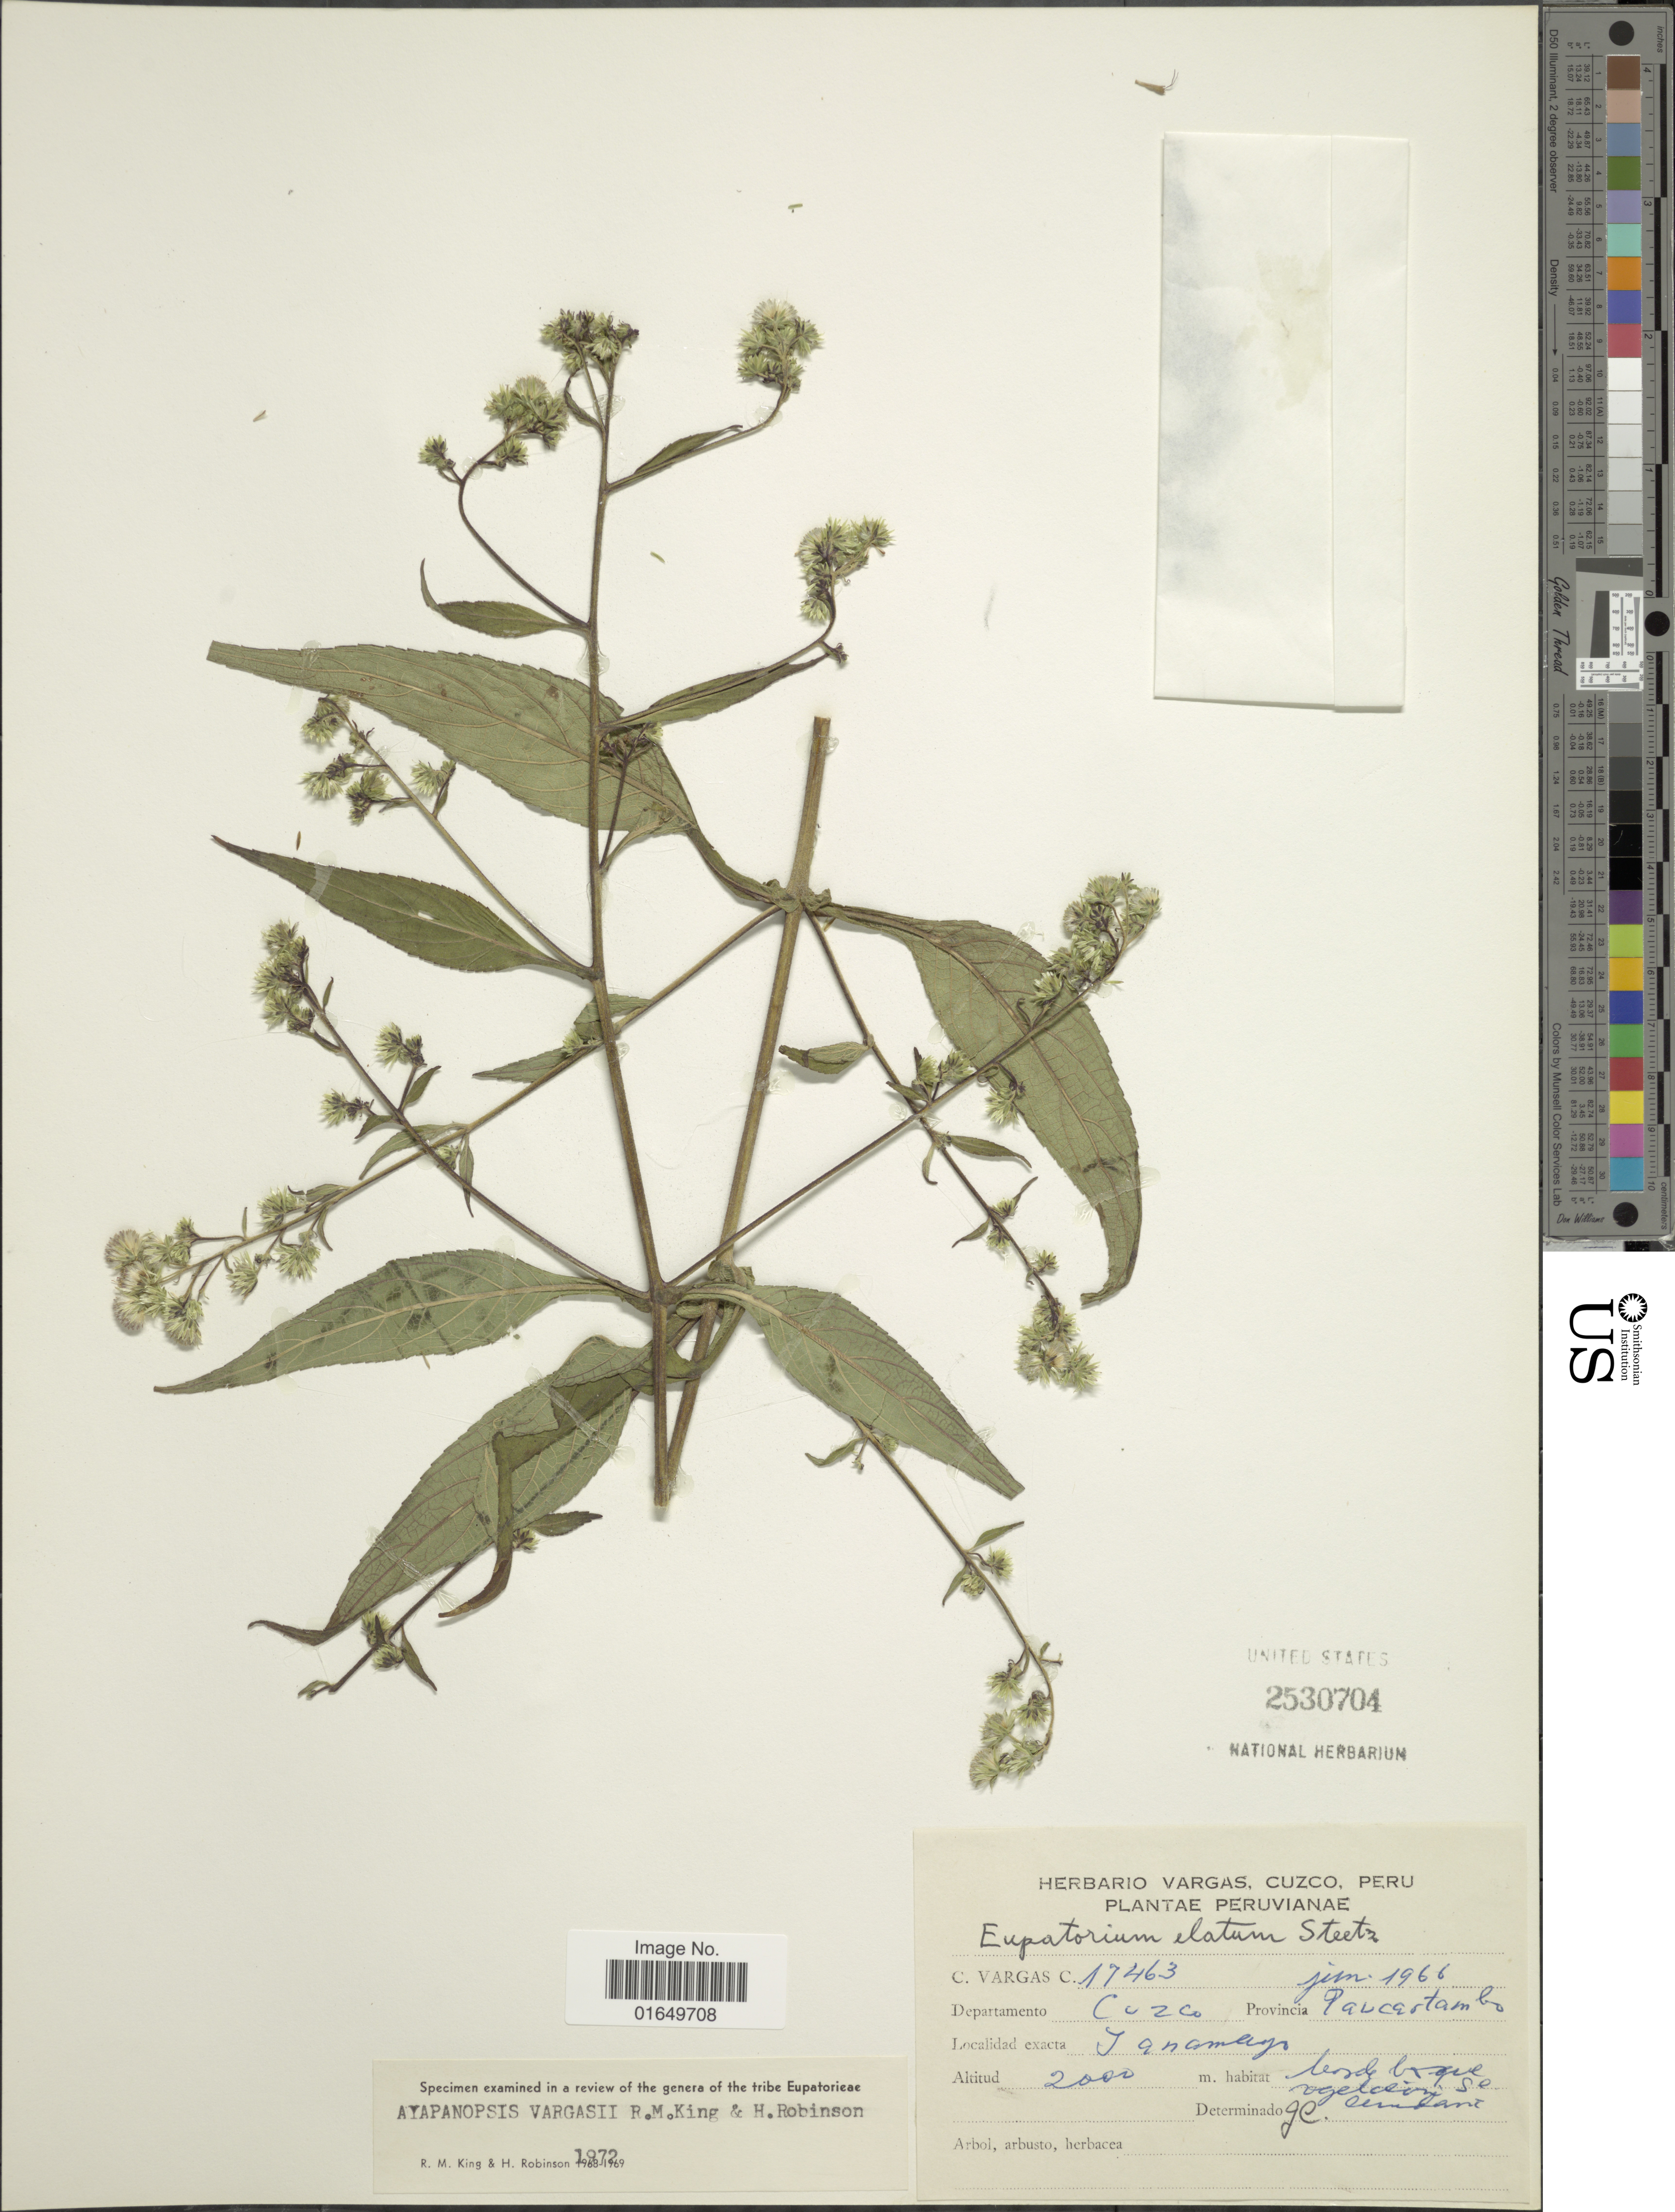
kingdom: Plantae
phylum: Tracheophyta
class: Magnoliopsida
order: Asterales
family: Asteraceae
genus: Ayapanopsis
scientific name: Ayapanopsis vargasii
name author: R.M. King & H. Rob.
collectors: C. Vargas Calderón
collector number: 17463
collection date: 1966-06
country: Peru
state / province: Cusco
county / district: Paucartambo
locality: Yanamayo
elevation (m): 2000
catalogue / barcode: US 2530704